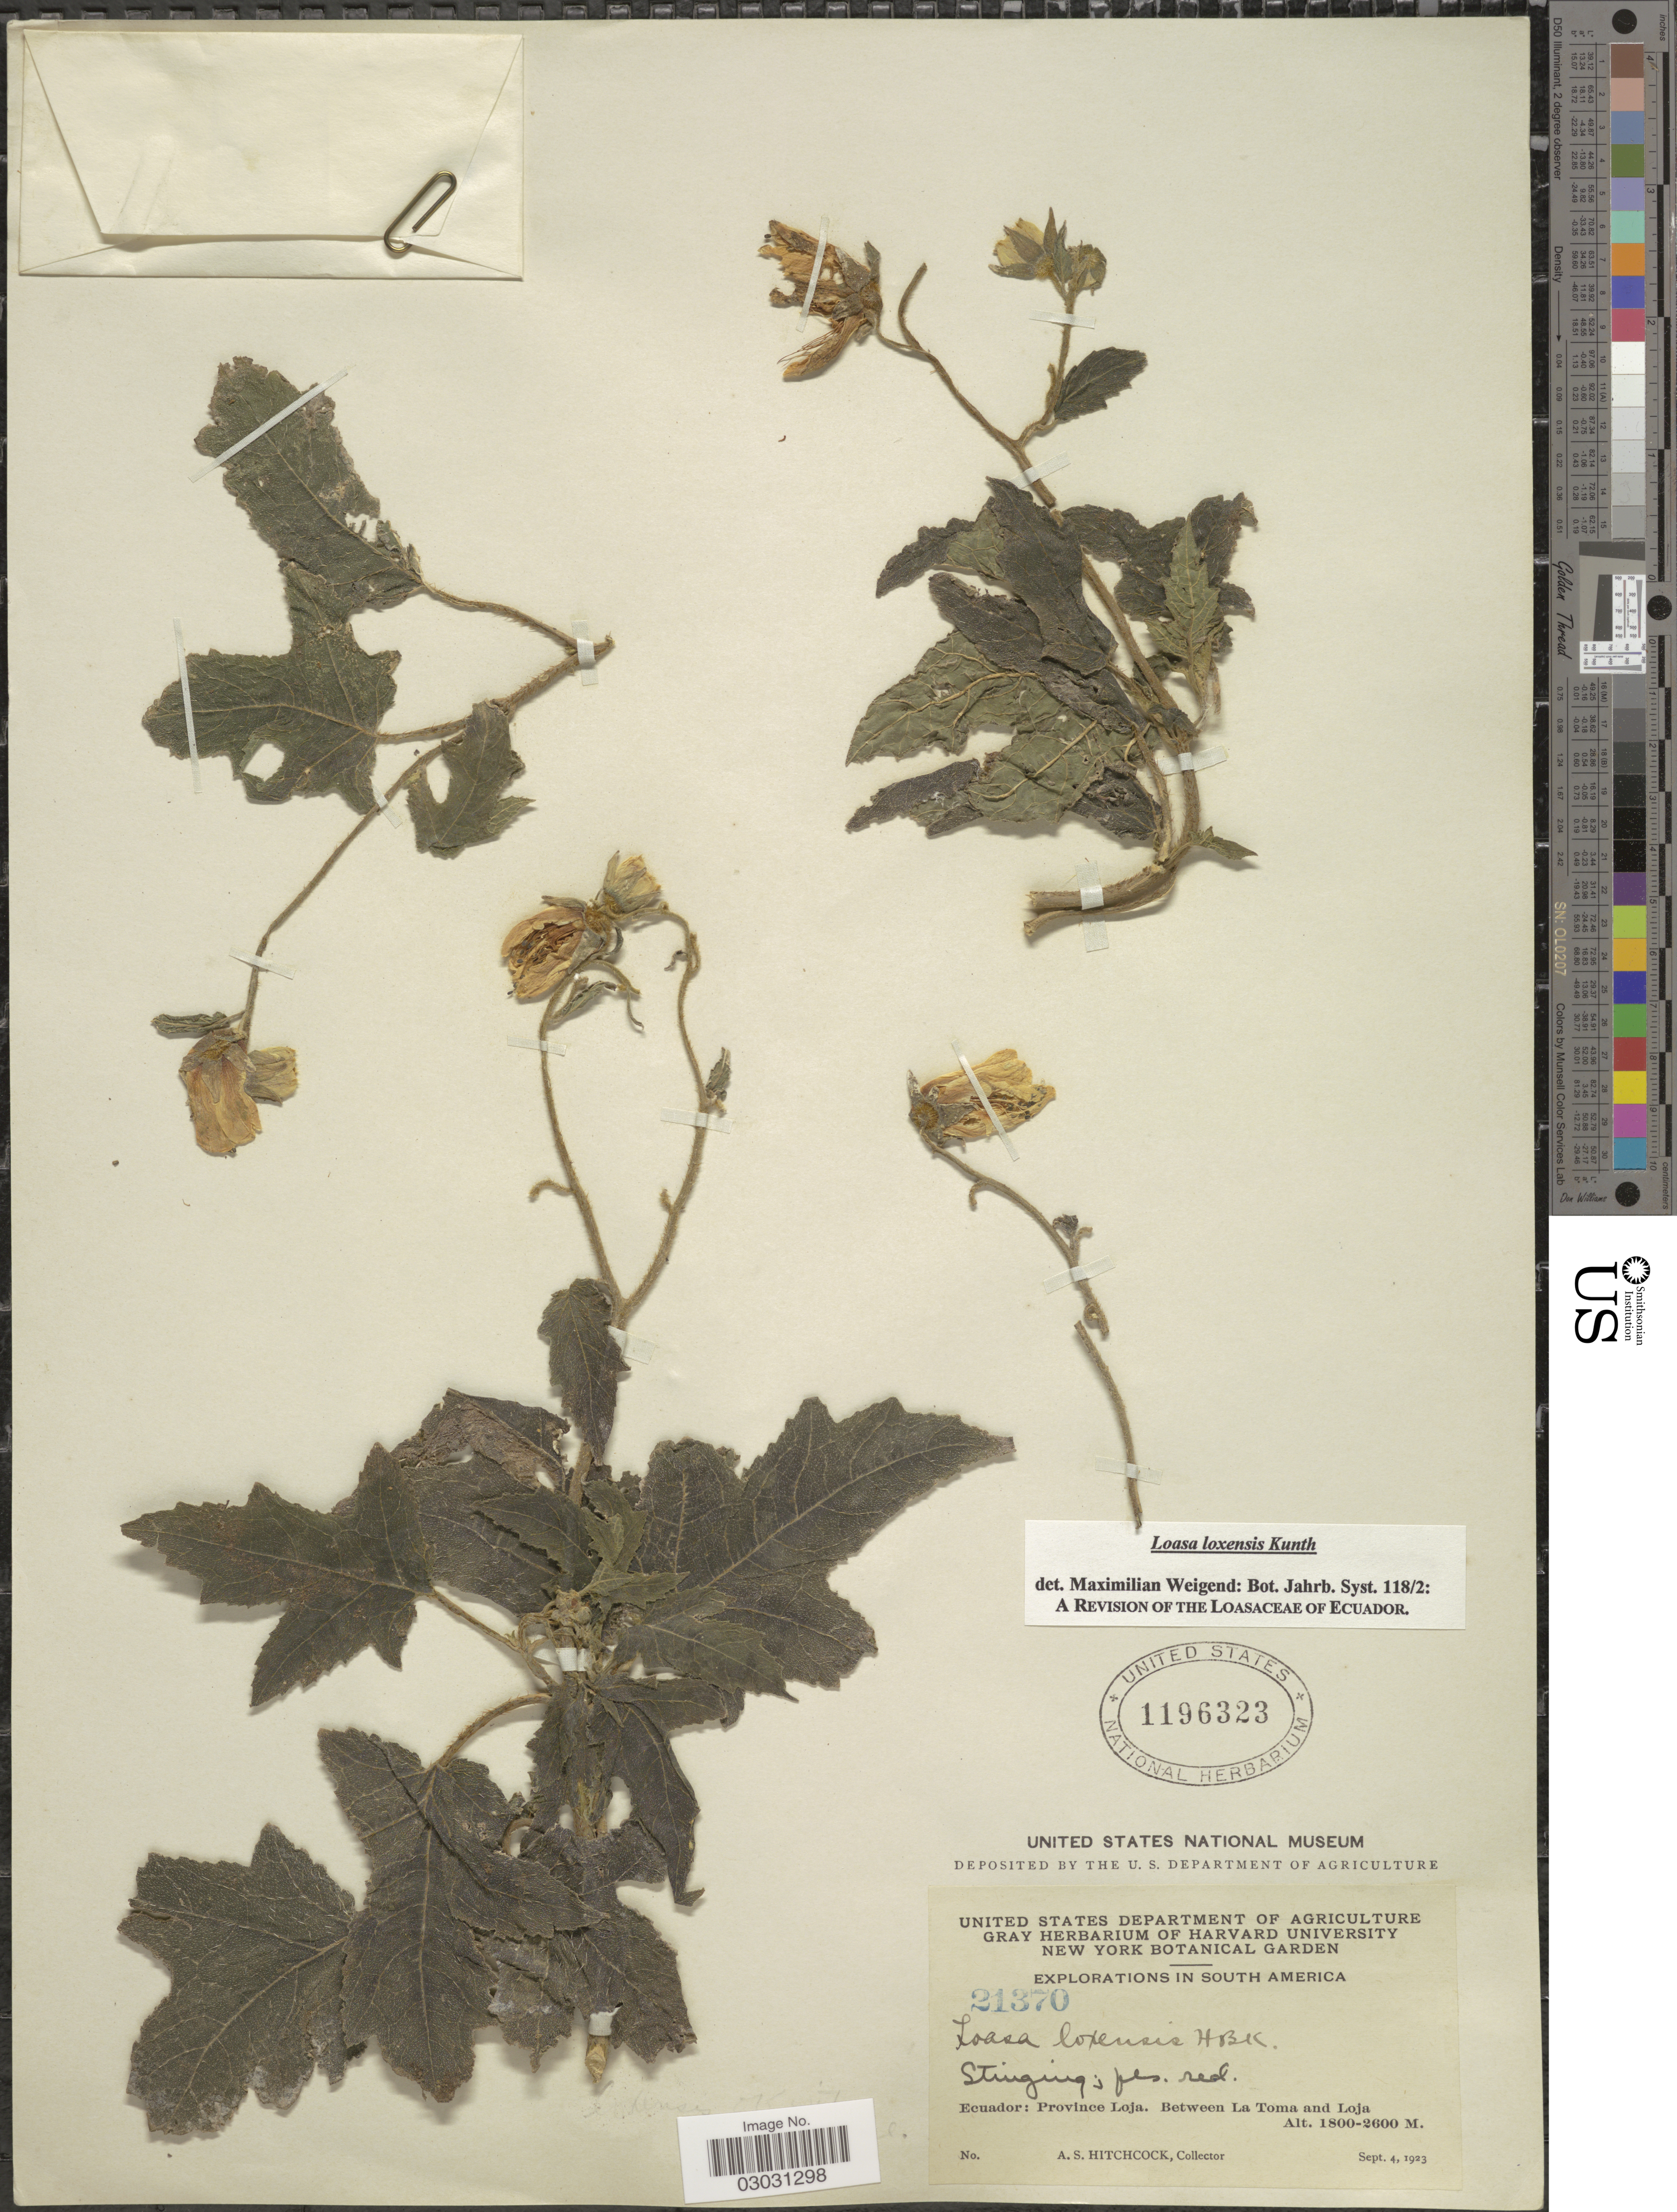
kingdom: Plantae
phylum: Tracheophyta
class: Magnoliopsida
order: Cornales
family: Loasaceae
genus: Nasa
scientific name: Nasa loxensis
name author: (Kunth) Weigend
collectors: A. S. Hitchcock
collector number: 21370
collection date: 1923-09-04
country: Ecuador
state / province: Loja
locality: Between La Toma and Loja.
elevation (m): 1800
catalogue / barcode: US 1196323